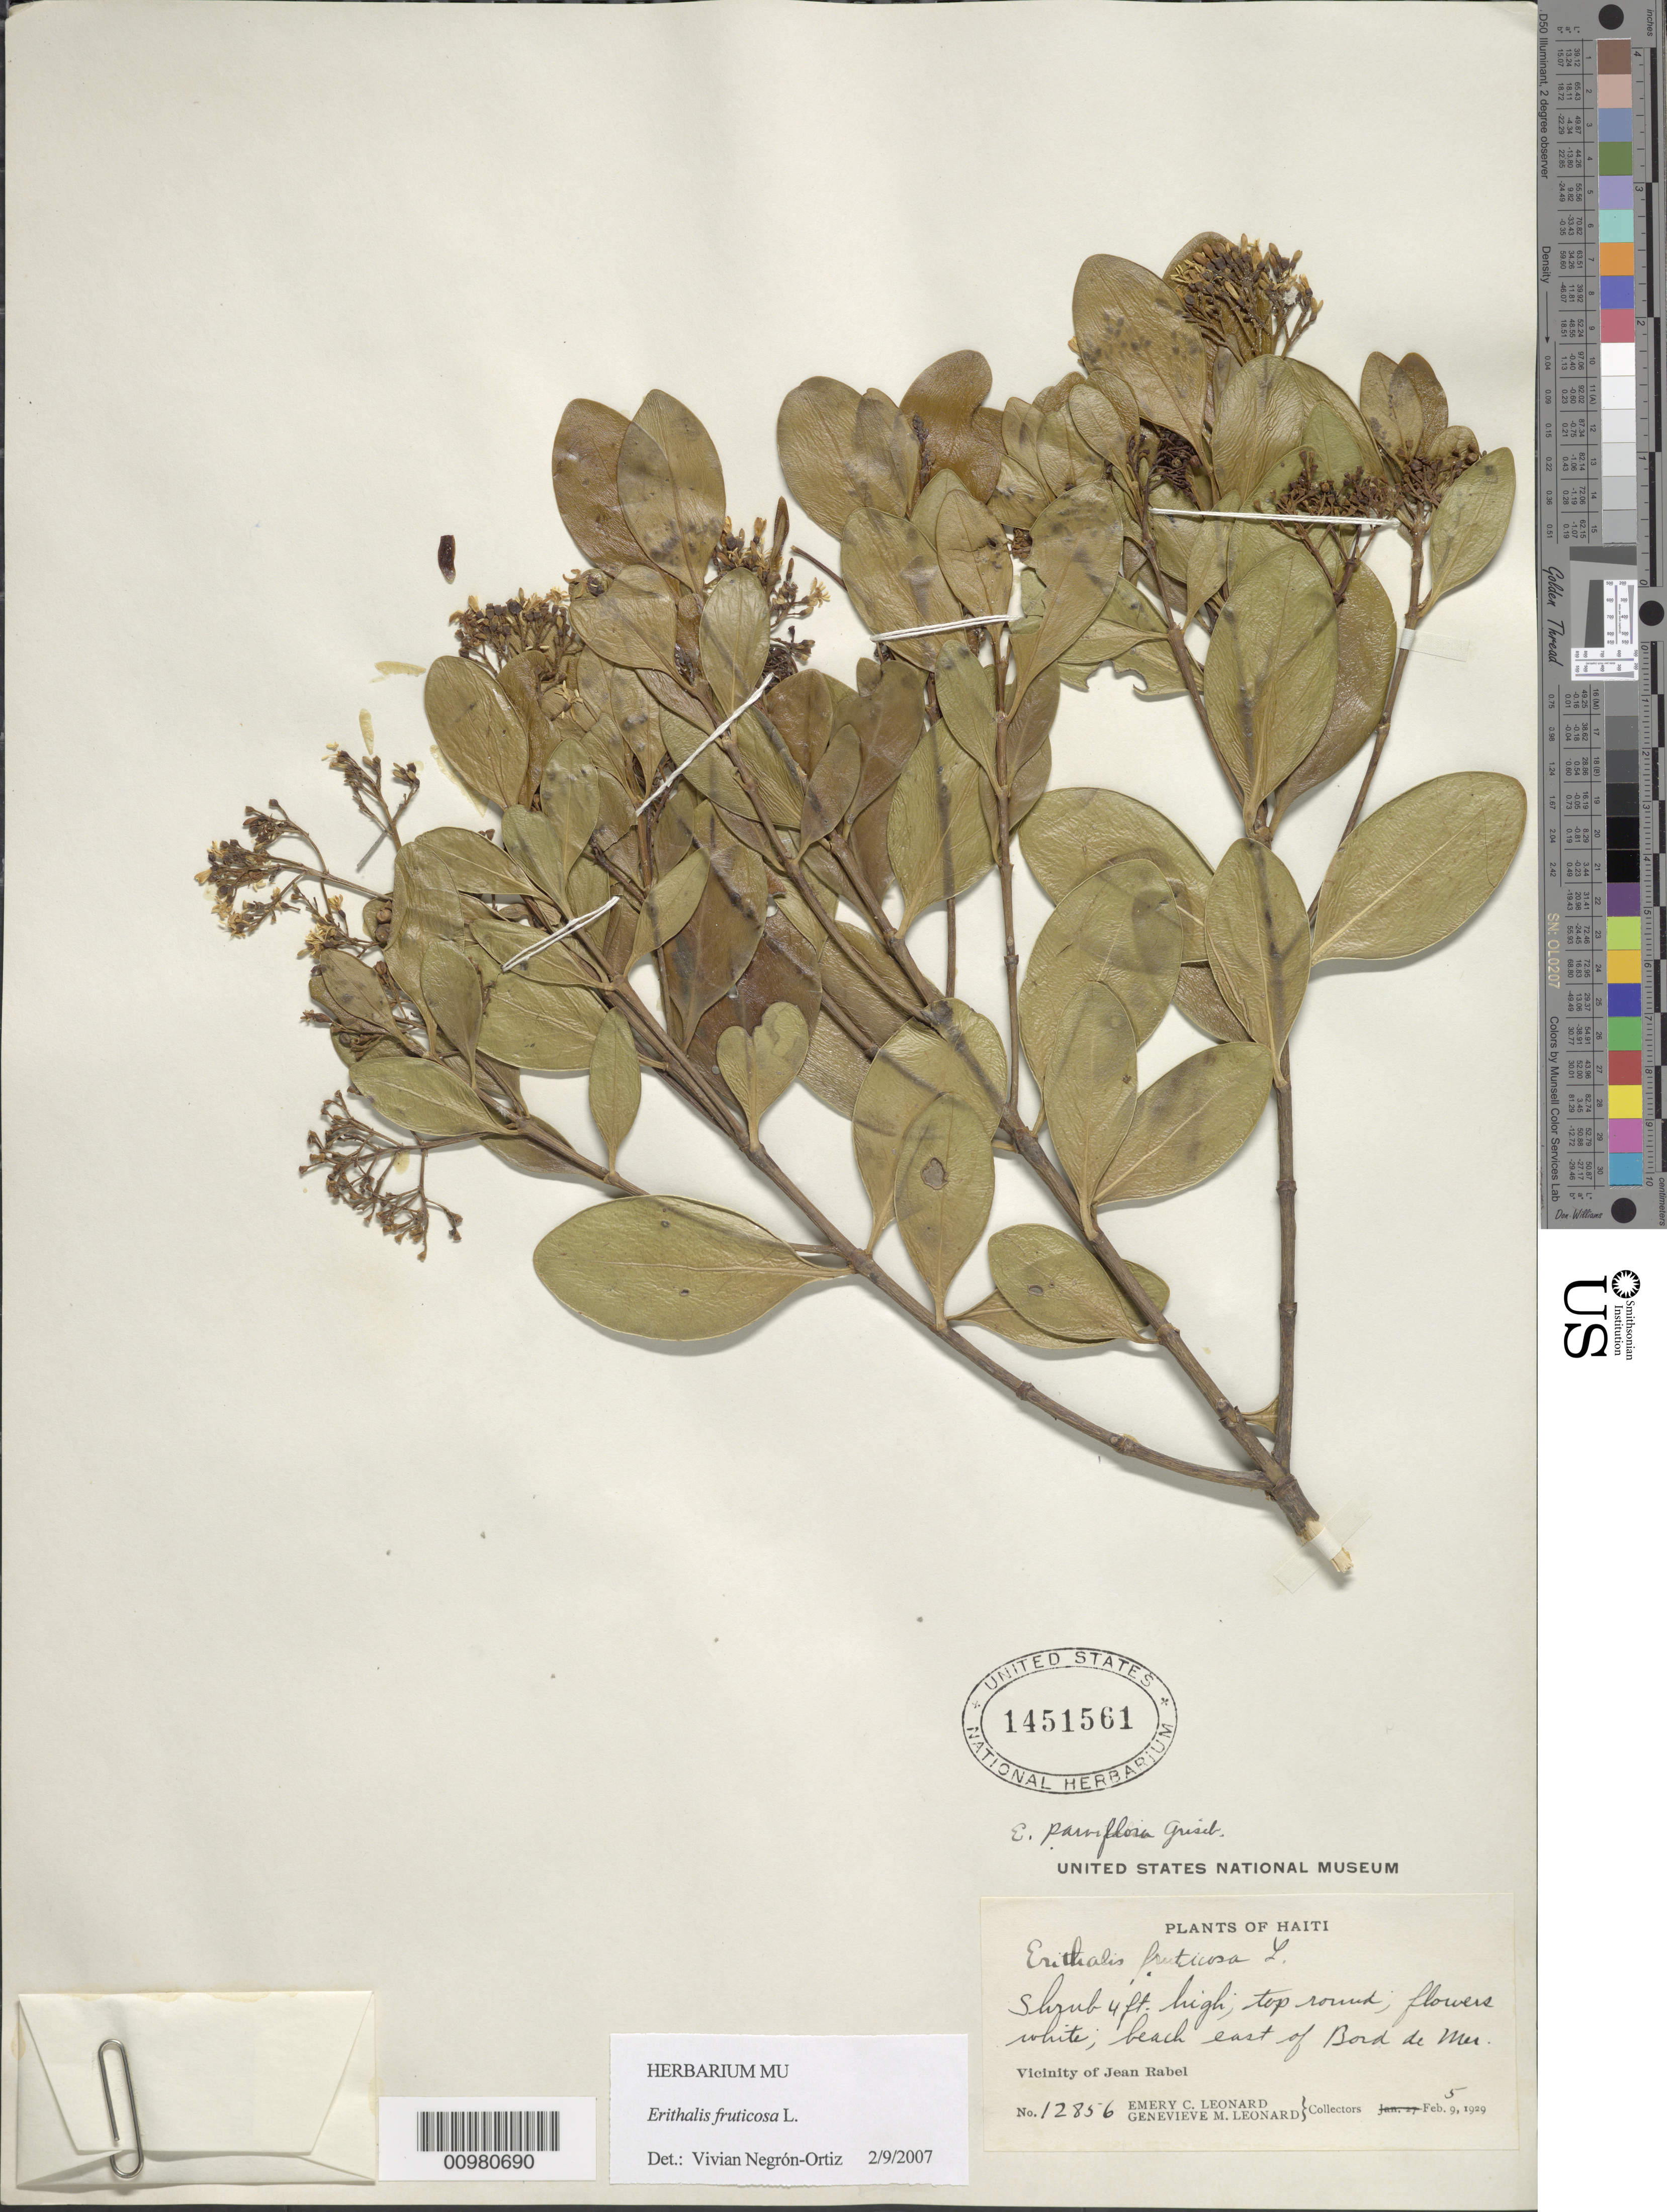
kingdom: Plantae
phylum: Tracheophyta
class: Magnoliopsida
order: Gentianales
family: Rubiaceae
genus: Erithalis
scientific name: Erithalis fruticosa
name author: L.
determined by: Negrón-Ortiz, V.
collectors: E. C. Leonard & G. M. Leonard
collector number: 12856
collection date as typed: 05 Feb 1929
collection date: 1929-02-05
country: Haiti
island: Hispaniola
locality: Vicinity of Jean Rabel, east of Bord de Mer.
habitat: Beach.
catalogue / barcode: US 1451561